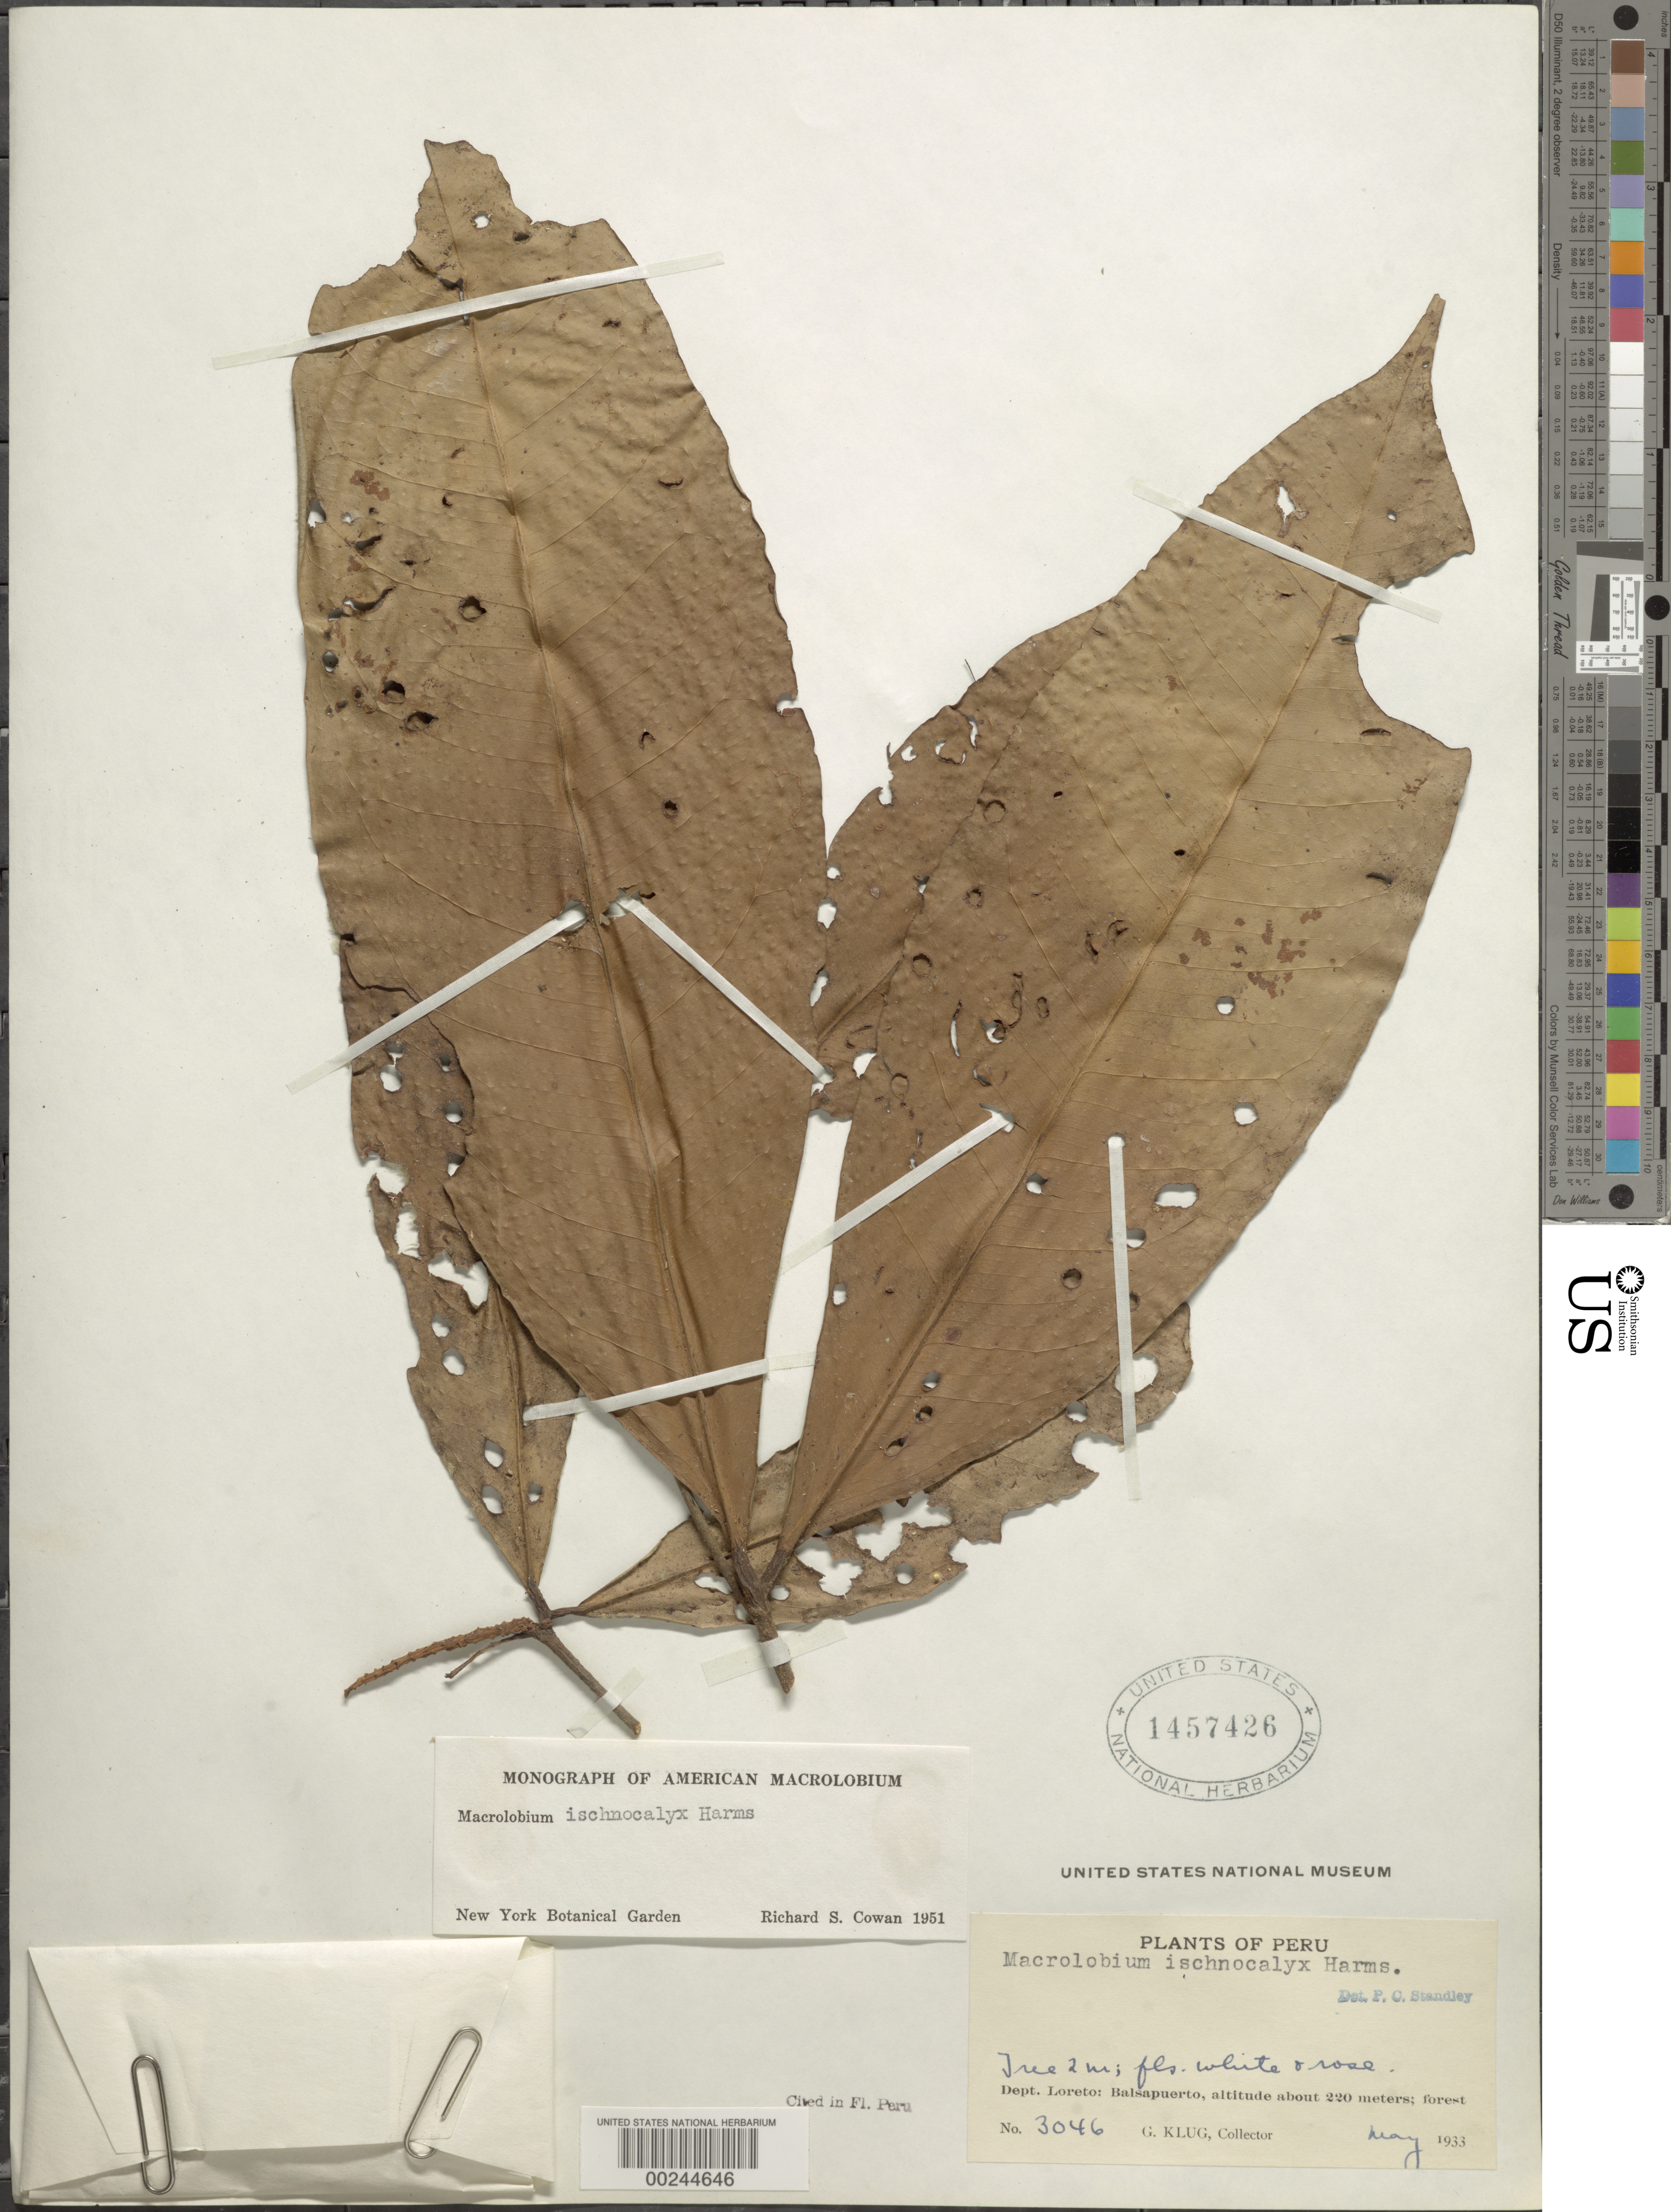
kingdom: Plantae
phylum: Tracheophyta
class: Magnoliopsida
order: Fabales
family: Fabaceae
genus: Macrolobium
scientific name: Macrolobium ischnocalyx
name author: Harms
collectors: G. Klug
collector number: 3046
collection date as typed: May 1933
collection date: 1933-05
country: Peru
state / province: Loreto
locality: Balsapuerto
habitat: Forest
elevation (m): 250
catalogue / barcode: US 1457426